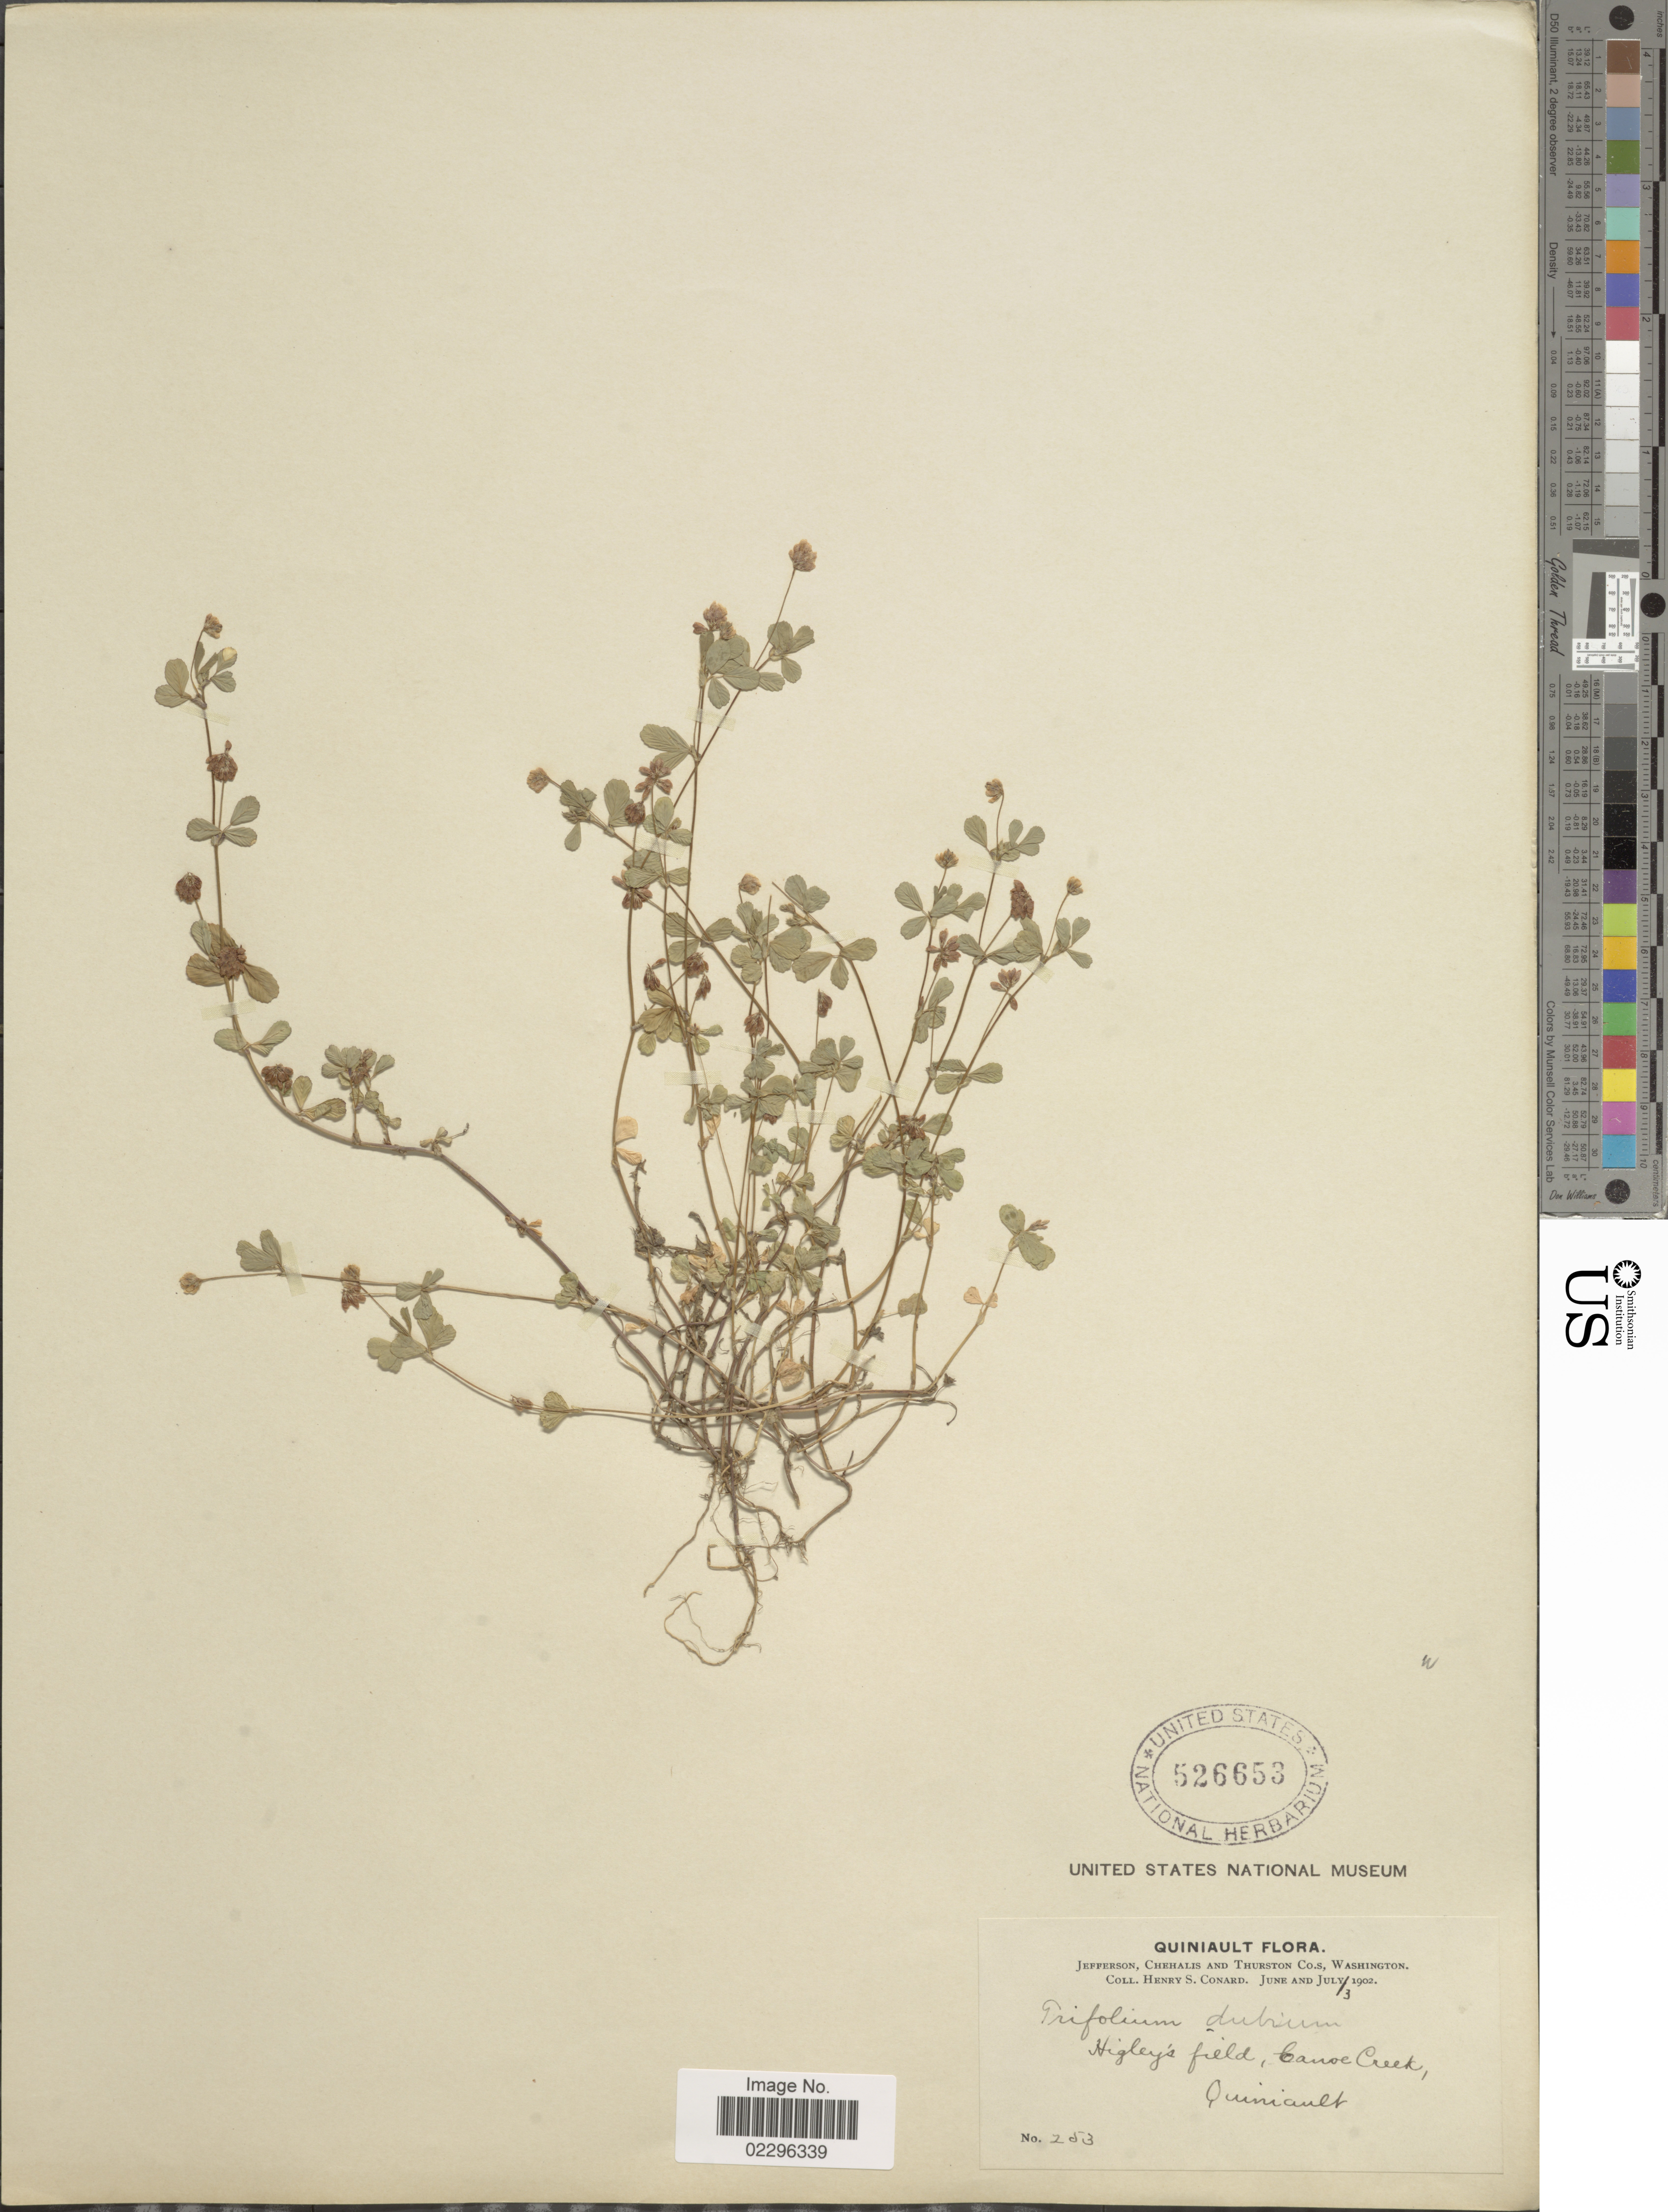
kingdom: Plantae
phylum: Tracheophyta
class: Magnoliopsida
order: Fabales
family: Fabaceae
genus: Trifolium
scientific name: Trifolium dubium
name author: Sibth.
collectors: H. Conrad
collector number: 253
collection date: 1902-06/1902-07-03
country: United States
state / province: Washington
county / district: Thurston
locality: Quiniault. Jefferson, Chechalis and Thurston Co.s. Higley's field, Canoe Creek.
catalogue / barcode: US 526653